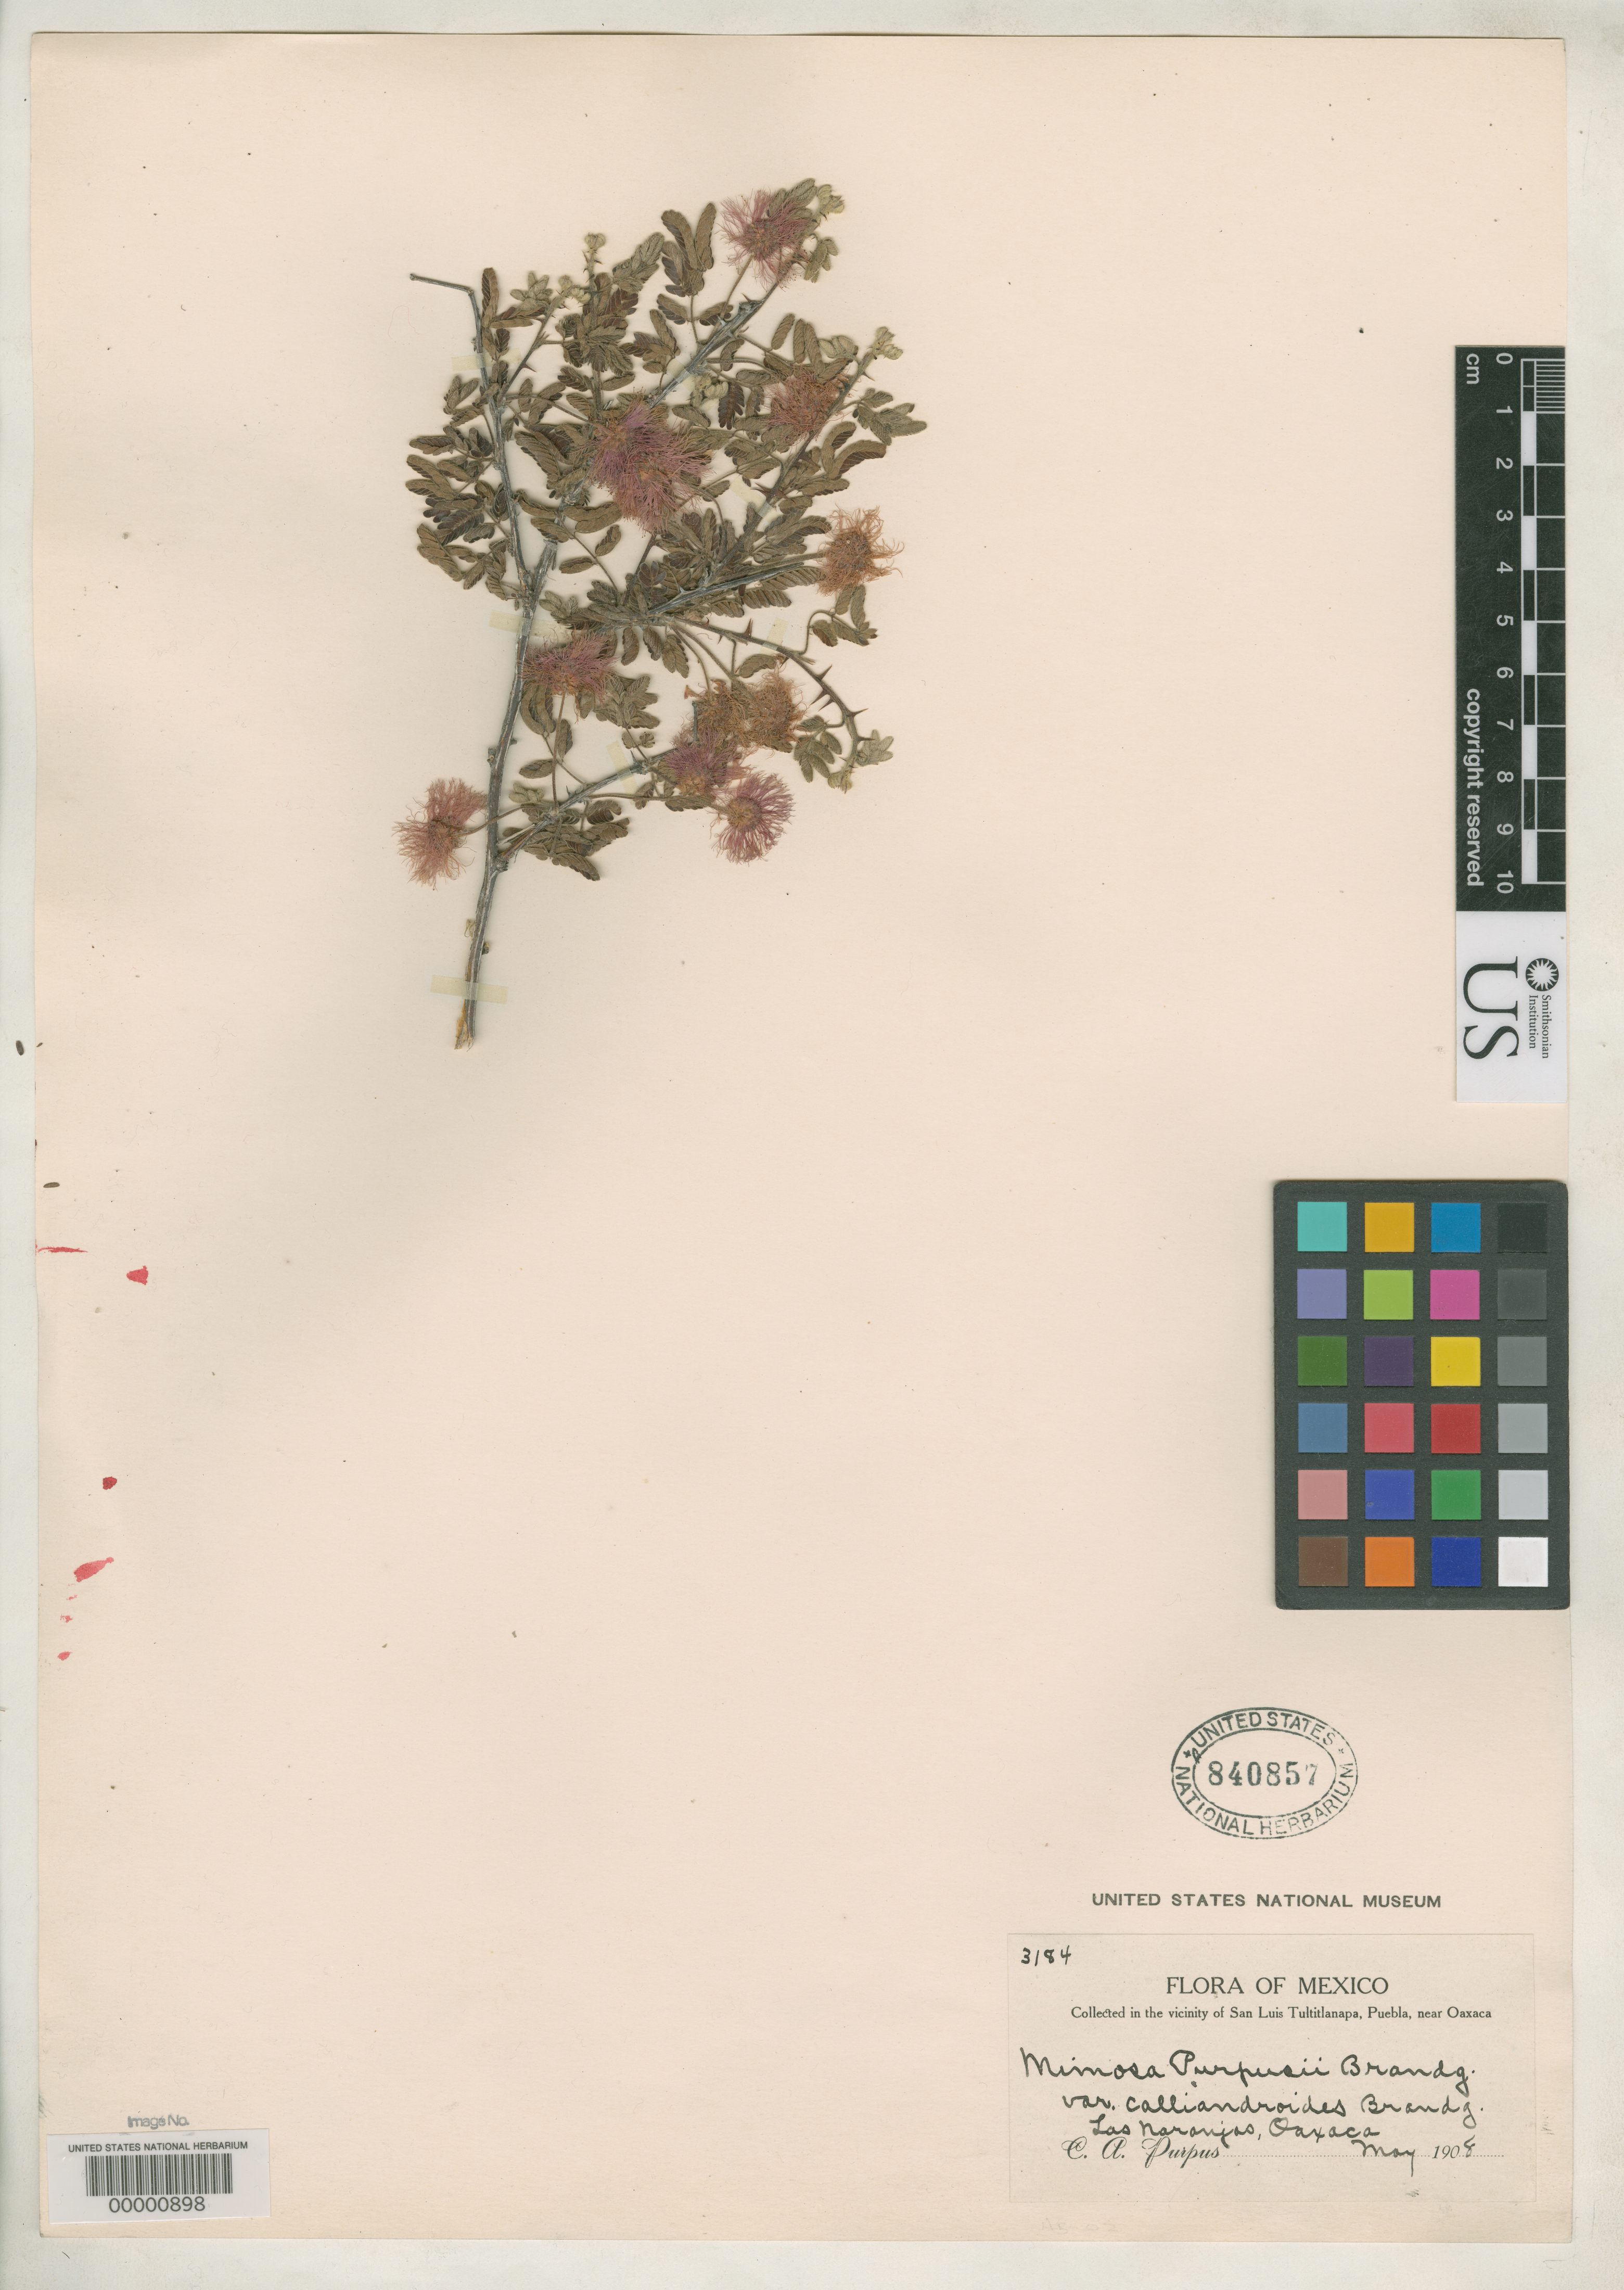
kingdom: Plantae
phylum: Tracheophyta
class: Magnoliopsida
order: Fabales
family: Fabaceae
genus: Mimosa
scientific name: Mimosa purpusii var. calliandroides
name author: Brandegee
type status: Isotype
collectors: C. A. Purpus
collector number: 3184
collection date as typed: May 1908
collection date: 1908-05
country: Mexico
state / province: Oaxaca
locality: Las Naranjas.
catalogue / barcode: US 840857